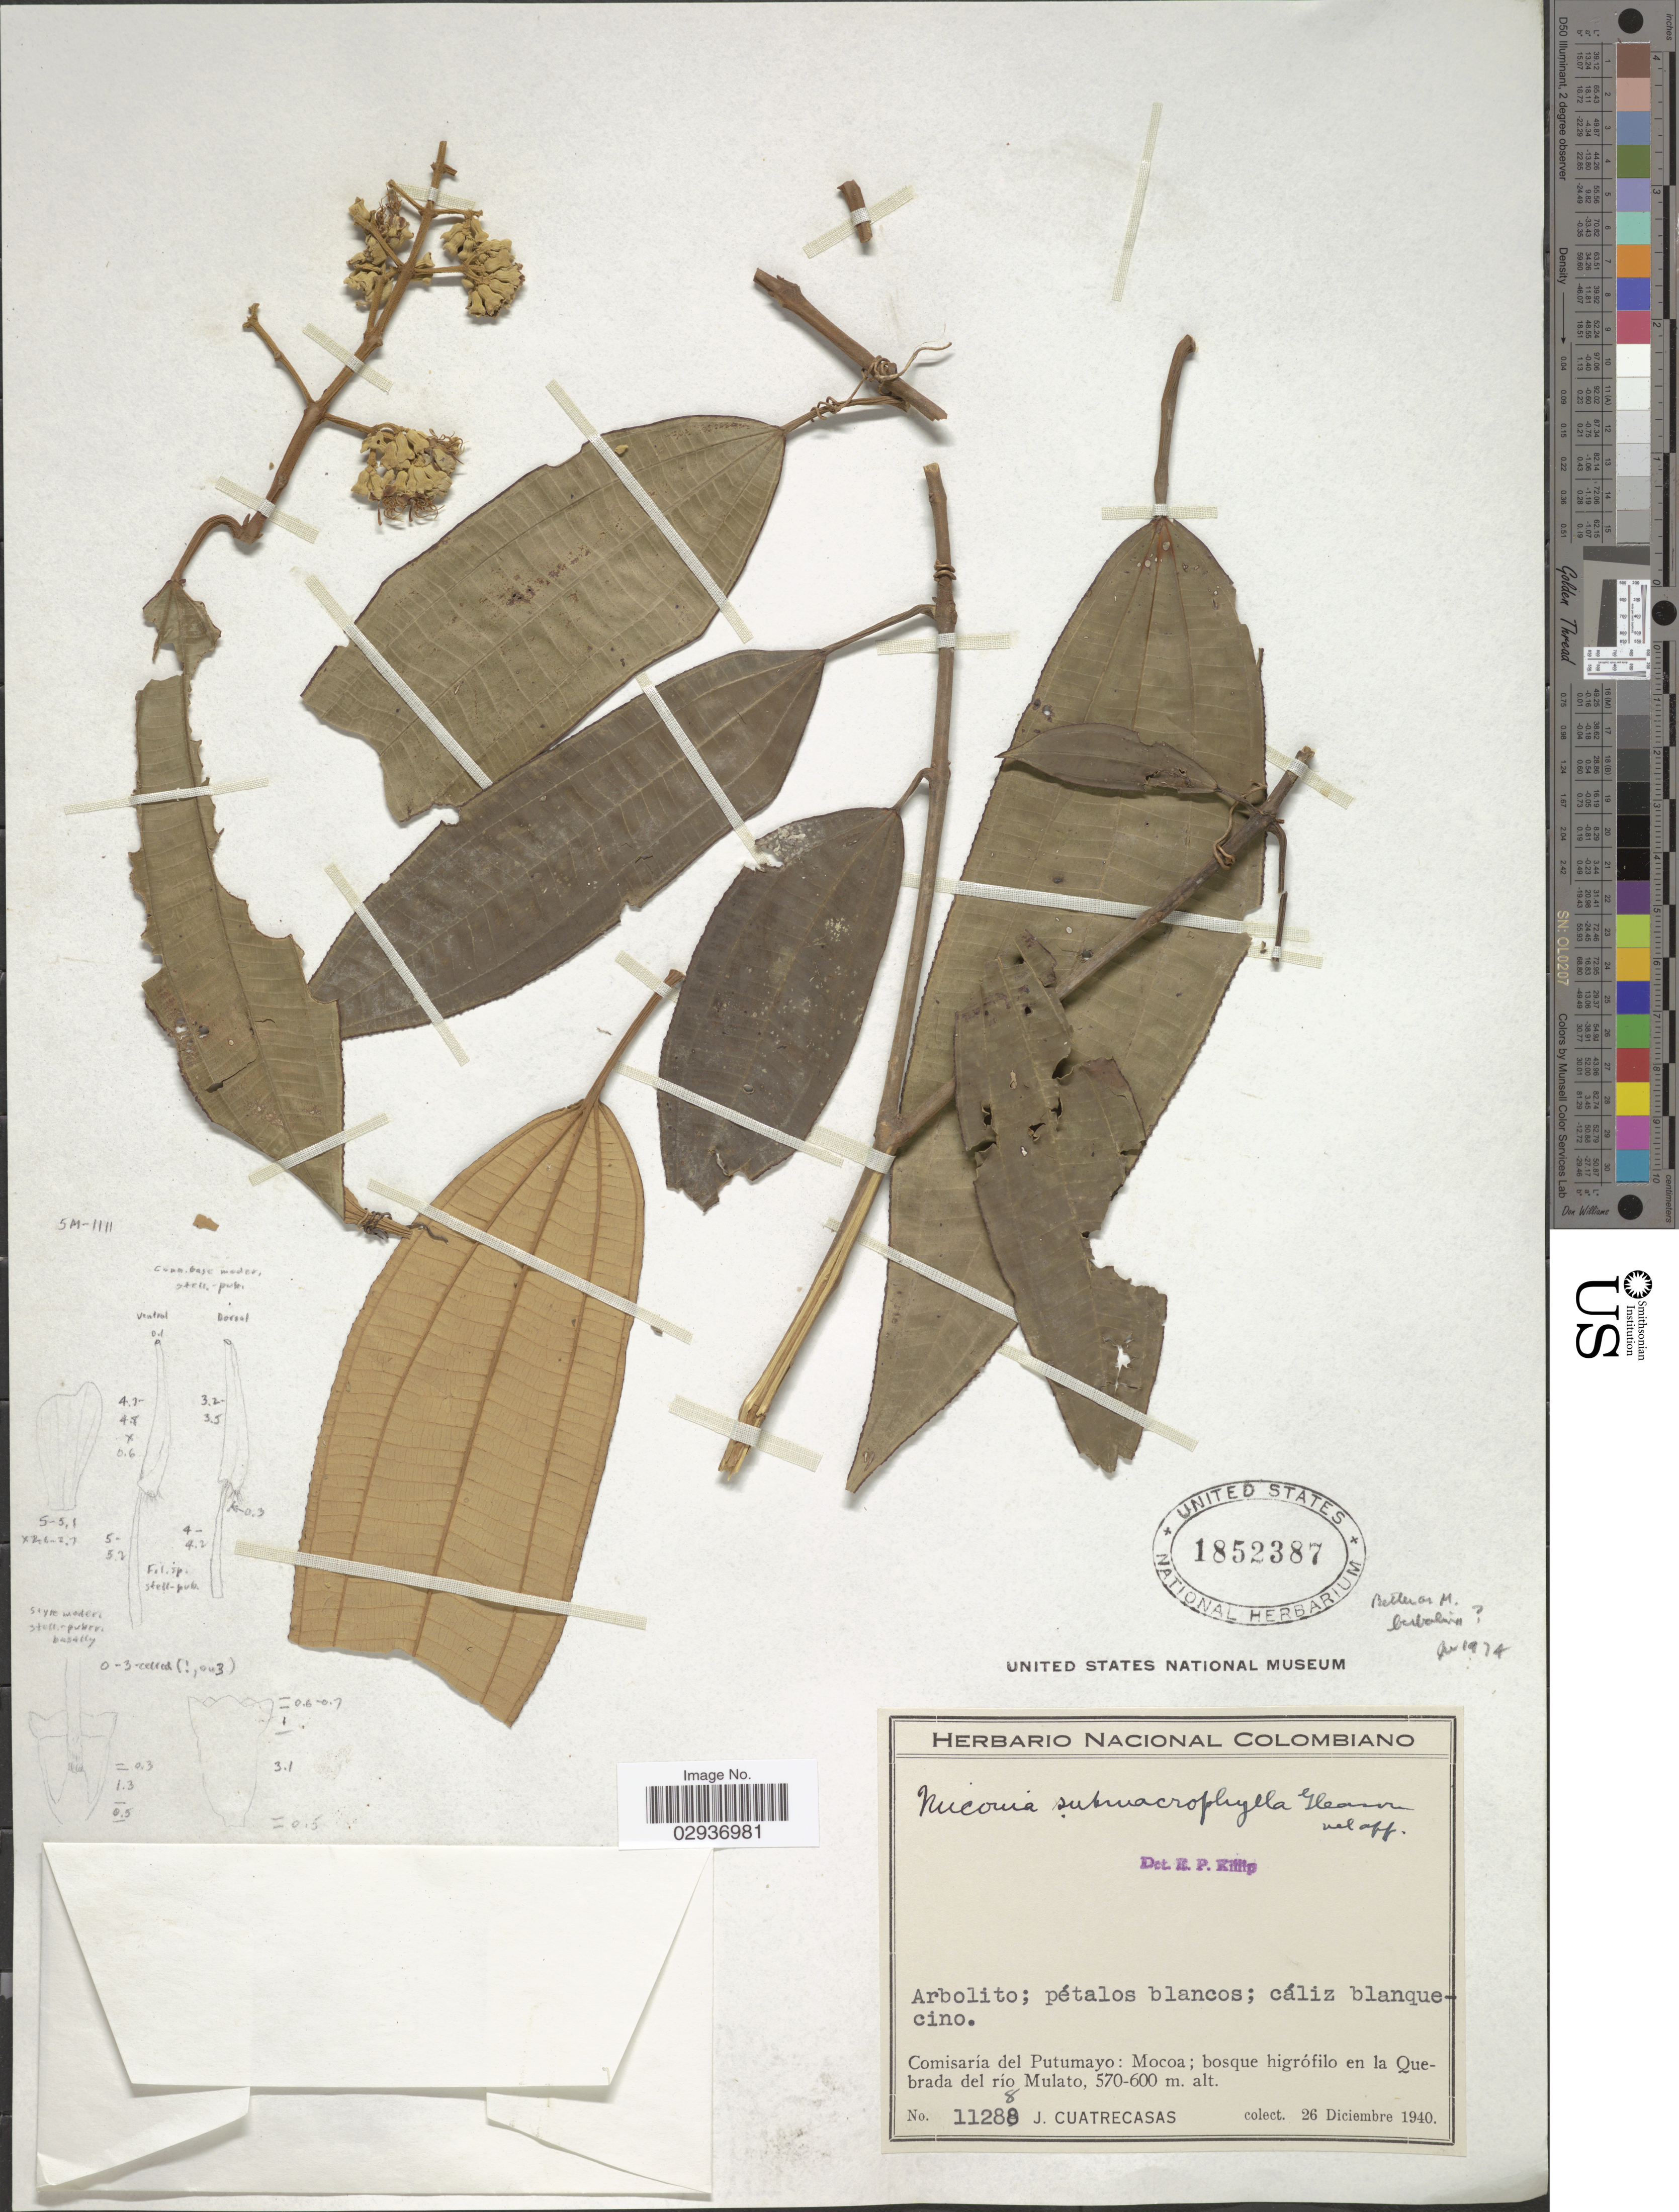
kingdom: Plantae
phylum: Tracheophyta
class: Magnoliopsida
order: Myrtales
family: Melastomataceae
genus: Miconia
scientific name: Miconia bubalina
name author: Naudin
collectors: J. Cuatrecasas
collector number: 11288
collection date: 1940-12-26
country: Colombia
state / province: Putumayo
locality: Comisaría del Putumayo: Mocoa; bosque higrófilo en la Quebrada del río Mulato.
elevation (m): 570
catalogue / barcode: US 1852387